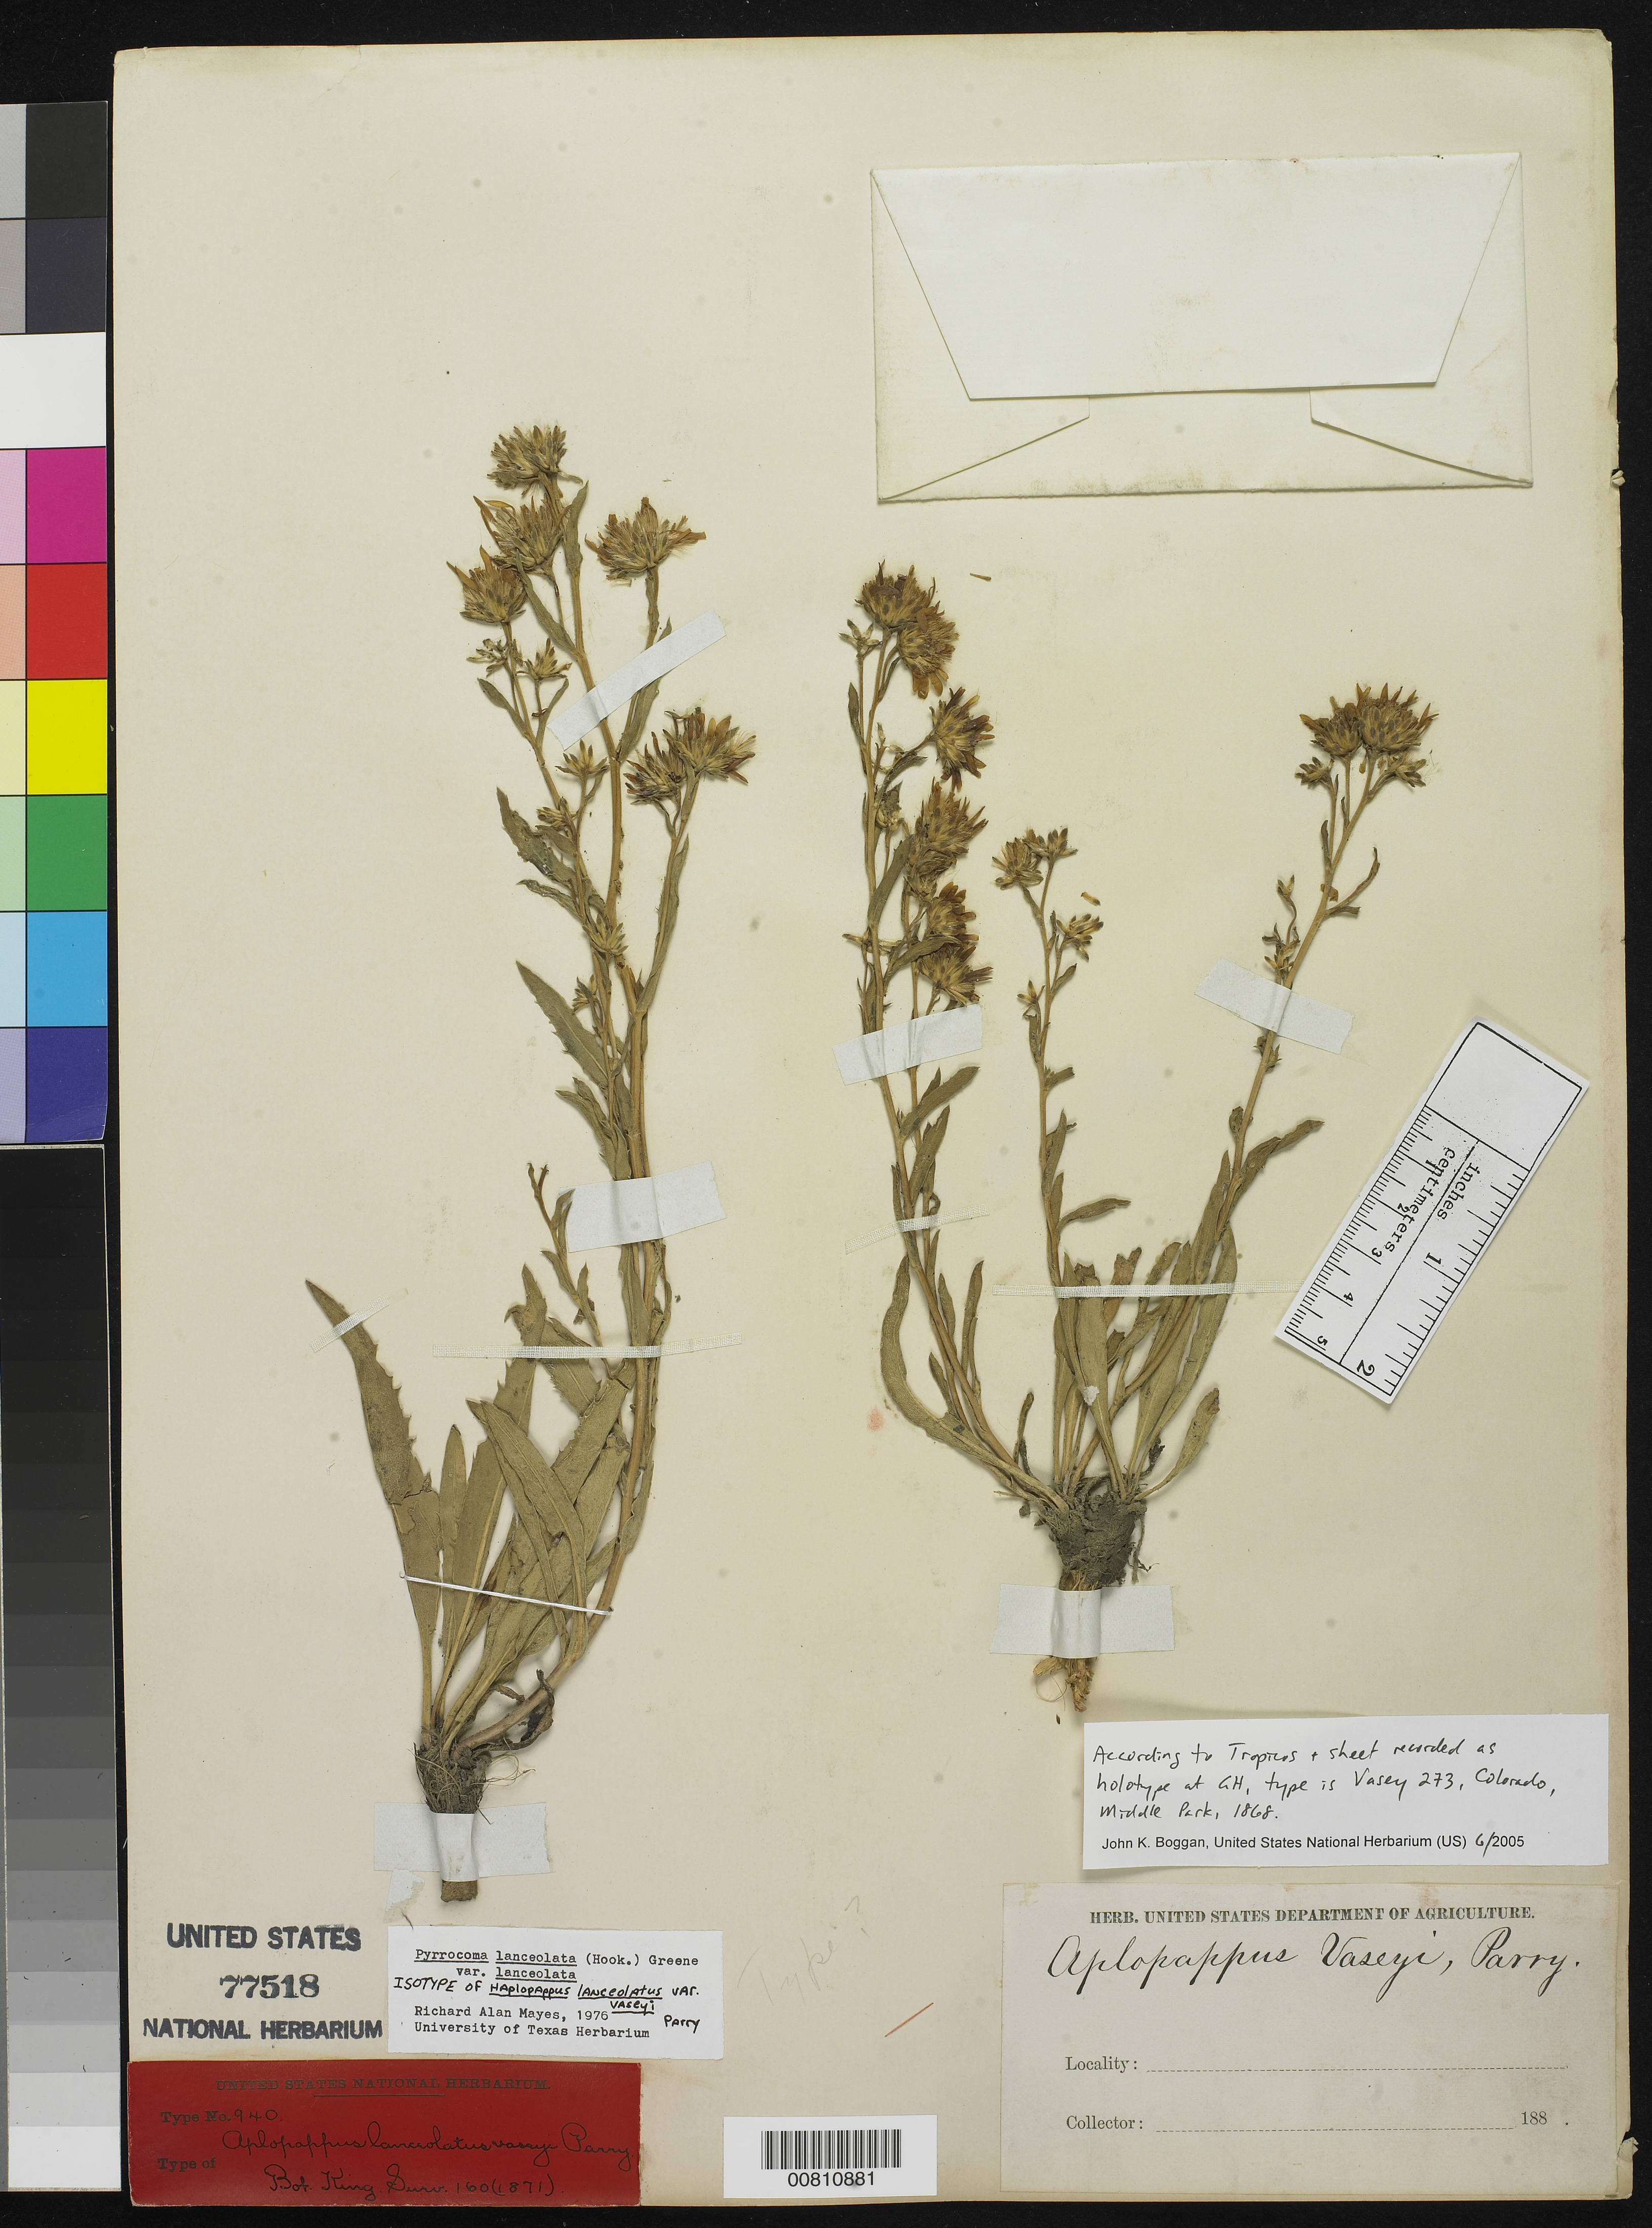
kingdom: Plantae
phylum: Tracheophyta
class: Magnoliopsida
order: Asterales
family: Asteraceae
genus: Haplopappus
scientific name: Haplopappus lanceolatus var. vaseyi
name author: D.C. Eaton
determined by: Mayes, R. A.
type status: Isotype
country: United States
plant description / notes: US sheet without label data (collector name or number, locality, date), annotated as isotype by R.A. Mayes (1976) . According to Tropicos & sheet recorded as holotype at GH, type is Vasey 273 Colorado, Middle Park, 1868.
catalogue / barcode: US 77518